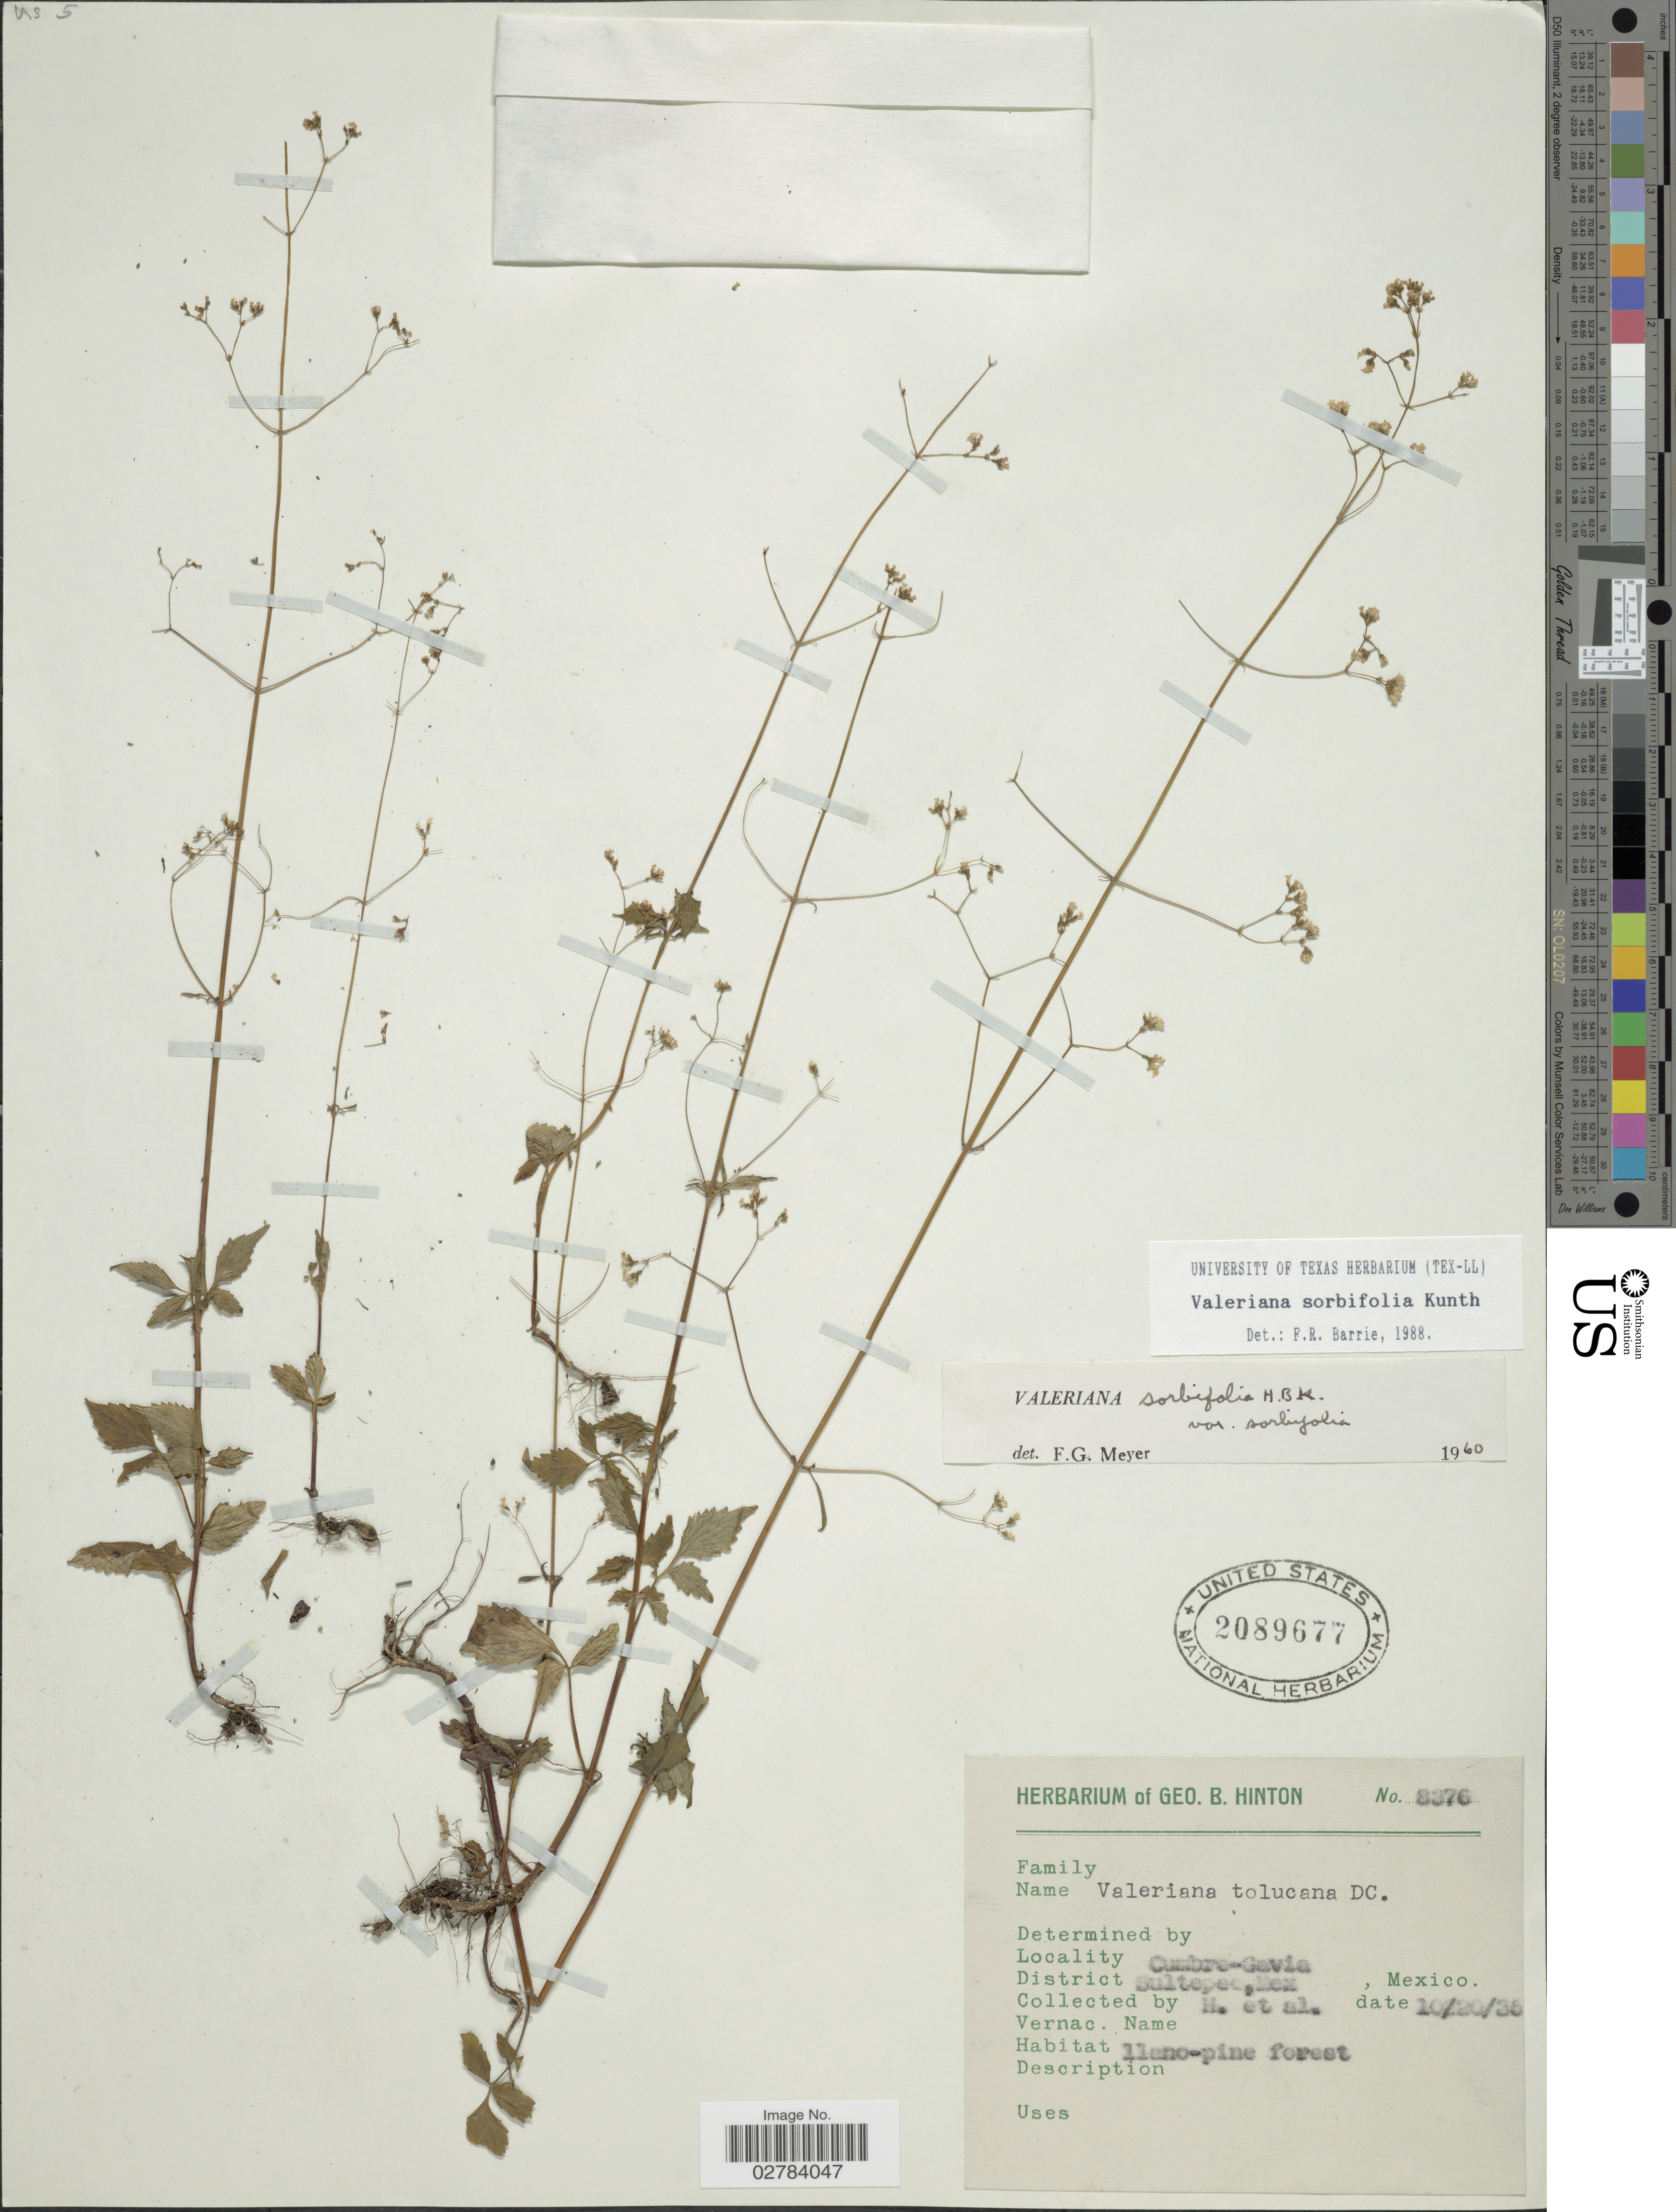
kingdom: Plantae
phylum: Tracheophyta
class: Magnoliopsida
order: Dipsacales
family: Caprifoliaceae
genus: Valeriana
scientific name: Valeriana sorbifolia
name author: Kunth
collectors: G. B. Hinton & et al.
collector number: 8376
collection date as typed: Transcribed d/m/y: 20/10/35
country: Mexico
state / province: México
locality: Cumbre-Gavia, District Sultepec.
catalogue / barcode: US 2089677